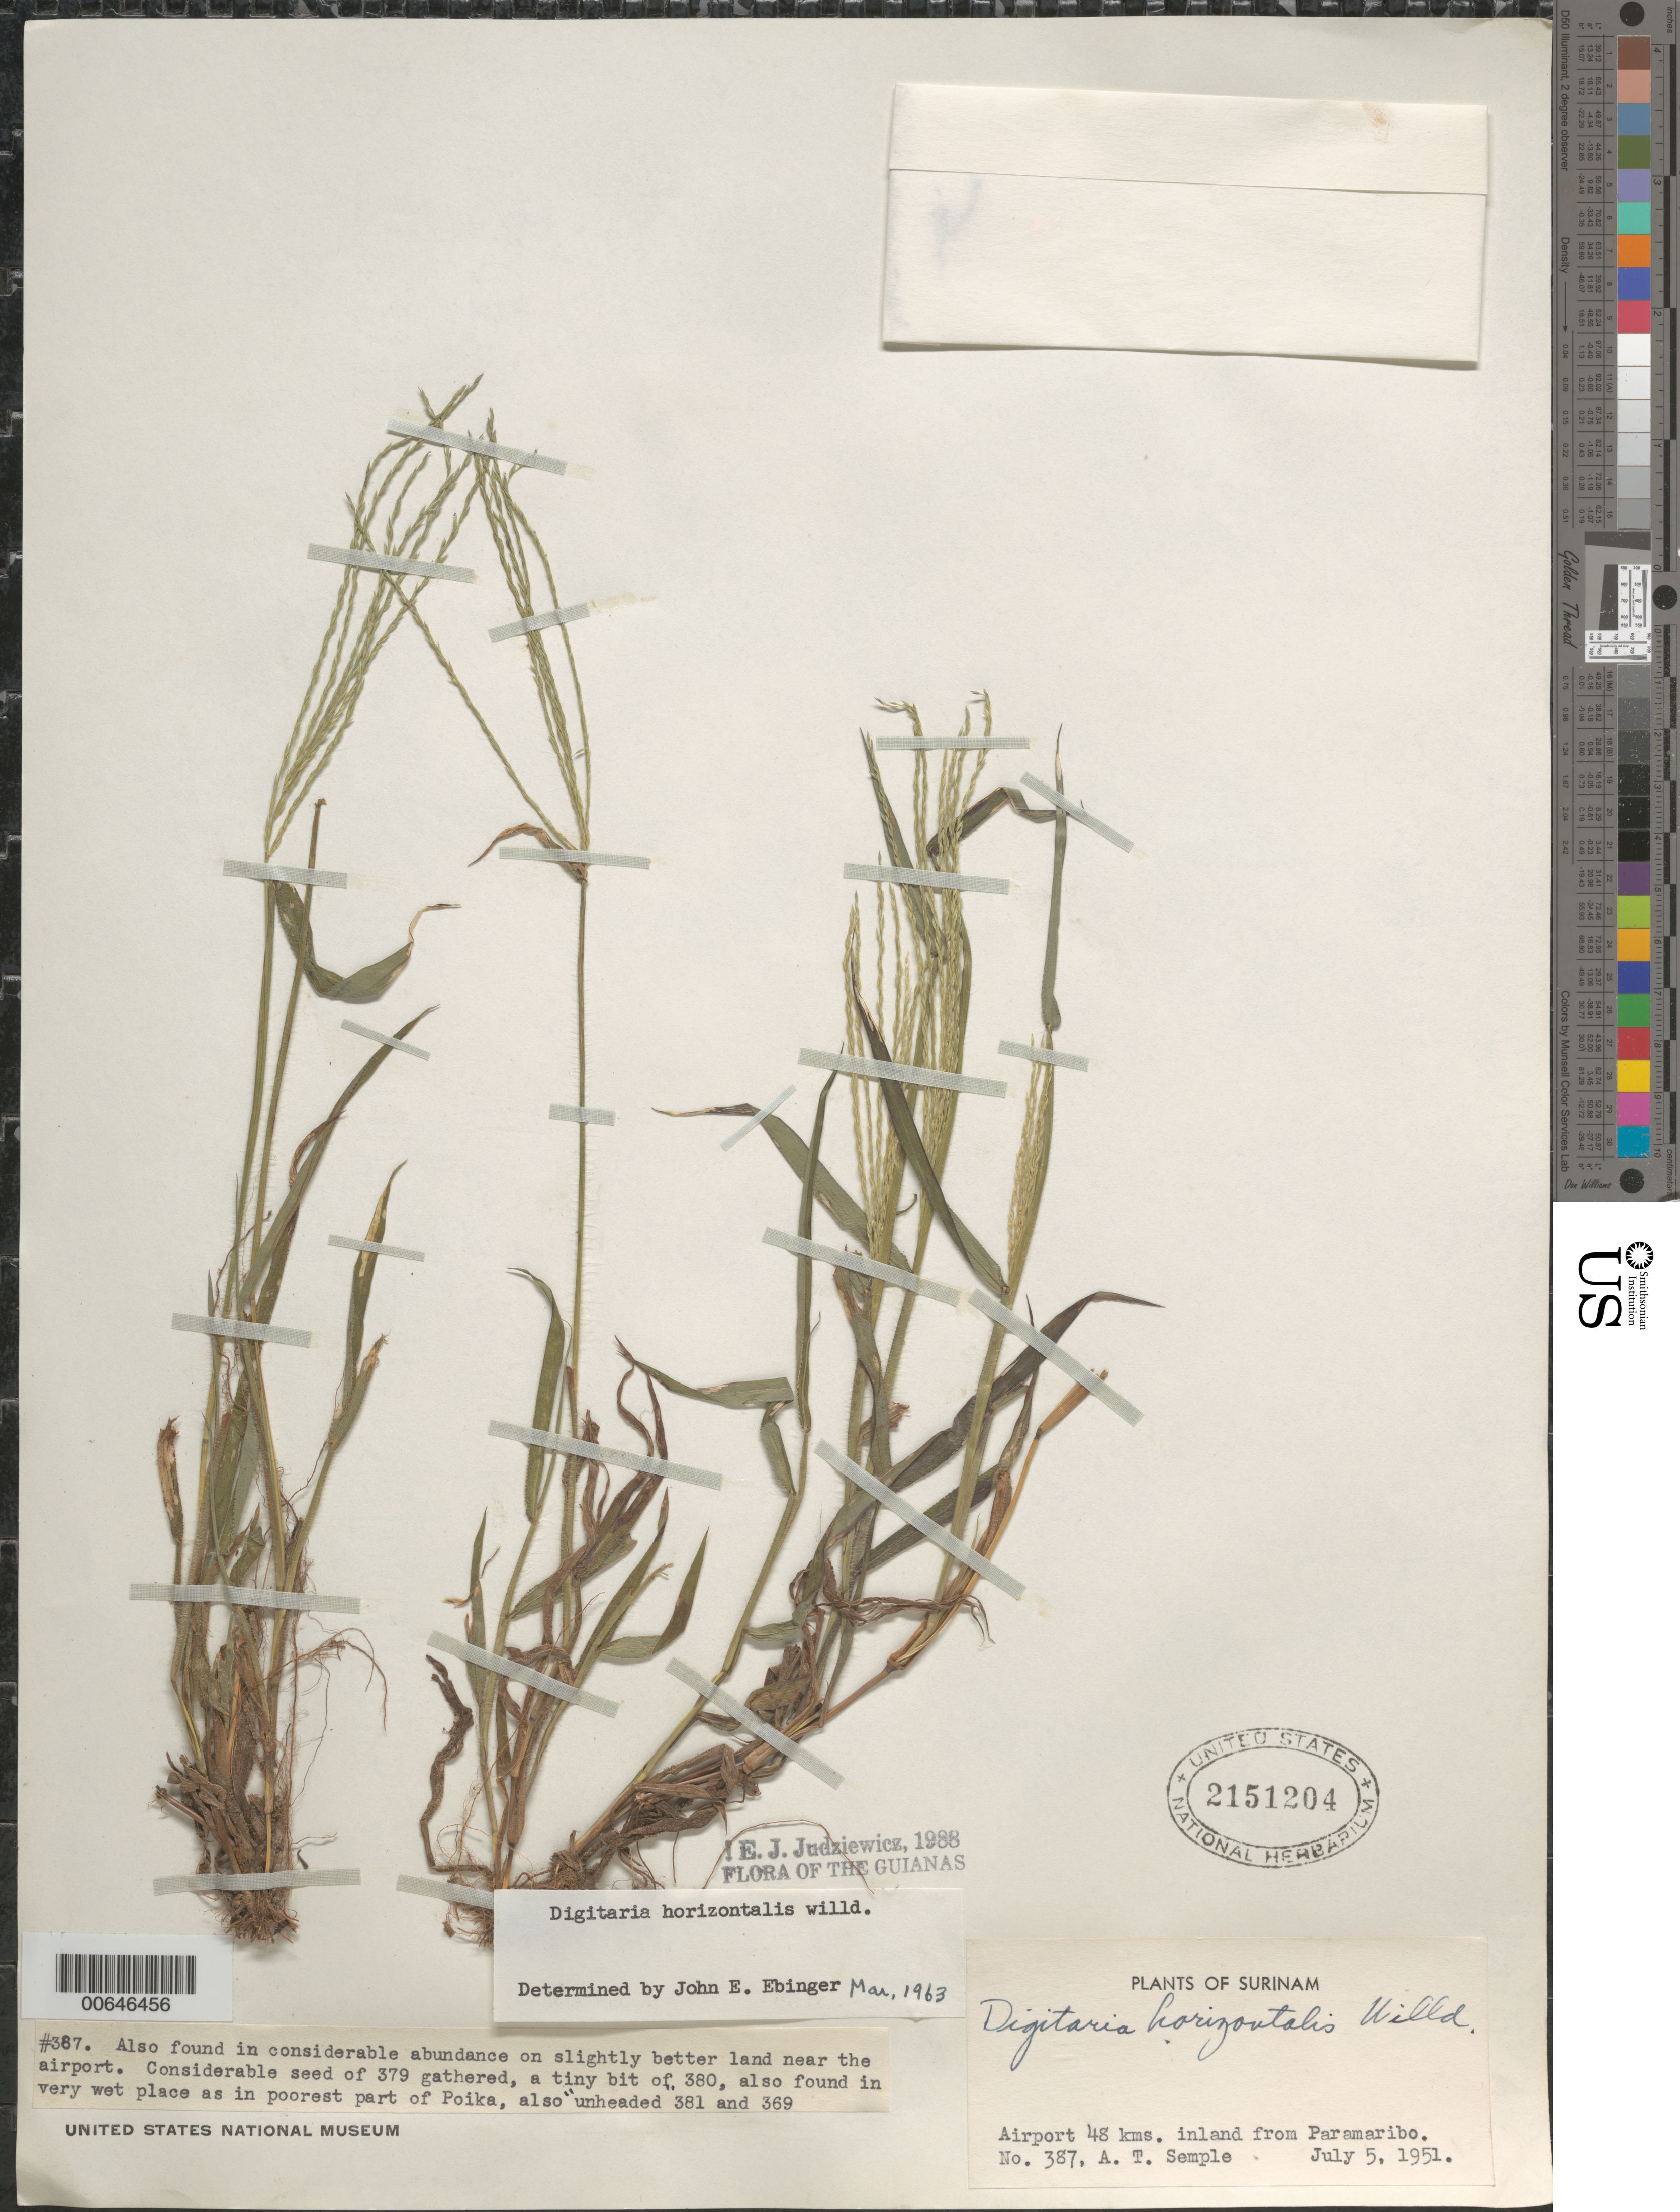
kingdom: Plantae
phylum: Tracheophyta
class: Liliopsida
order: Poales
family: Poaceae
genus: Digitaria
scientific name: Digitaria horizontalis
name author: Willd.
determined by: Judziewicz, E. J.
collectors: A. Semple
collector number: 387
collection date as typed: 5-Jul-51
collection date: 1951-07-05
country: Suriname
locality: Paramaribo, airport, 48 km inland from Paramaribo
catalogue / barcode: US 2151204